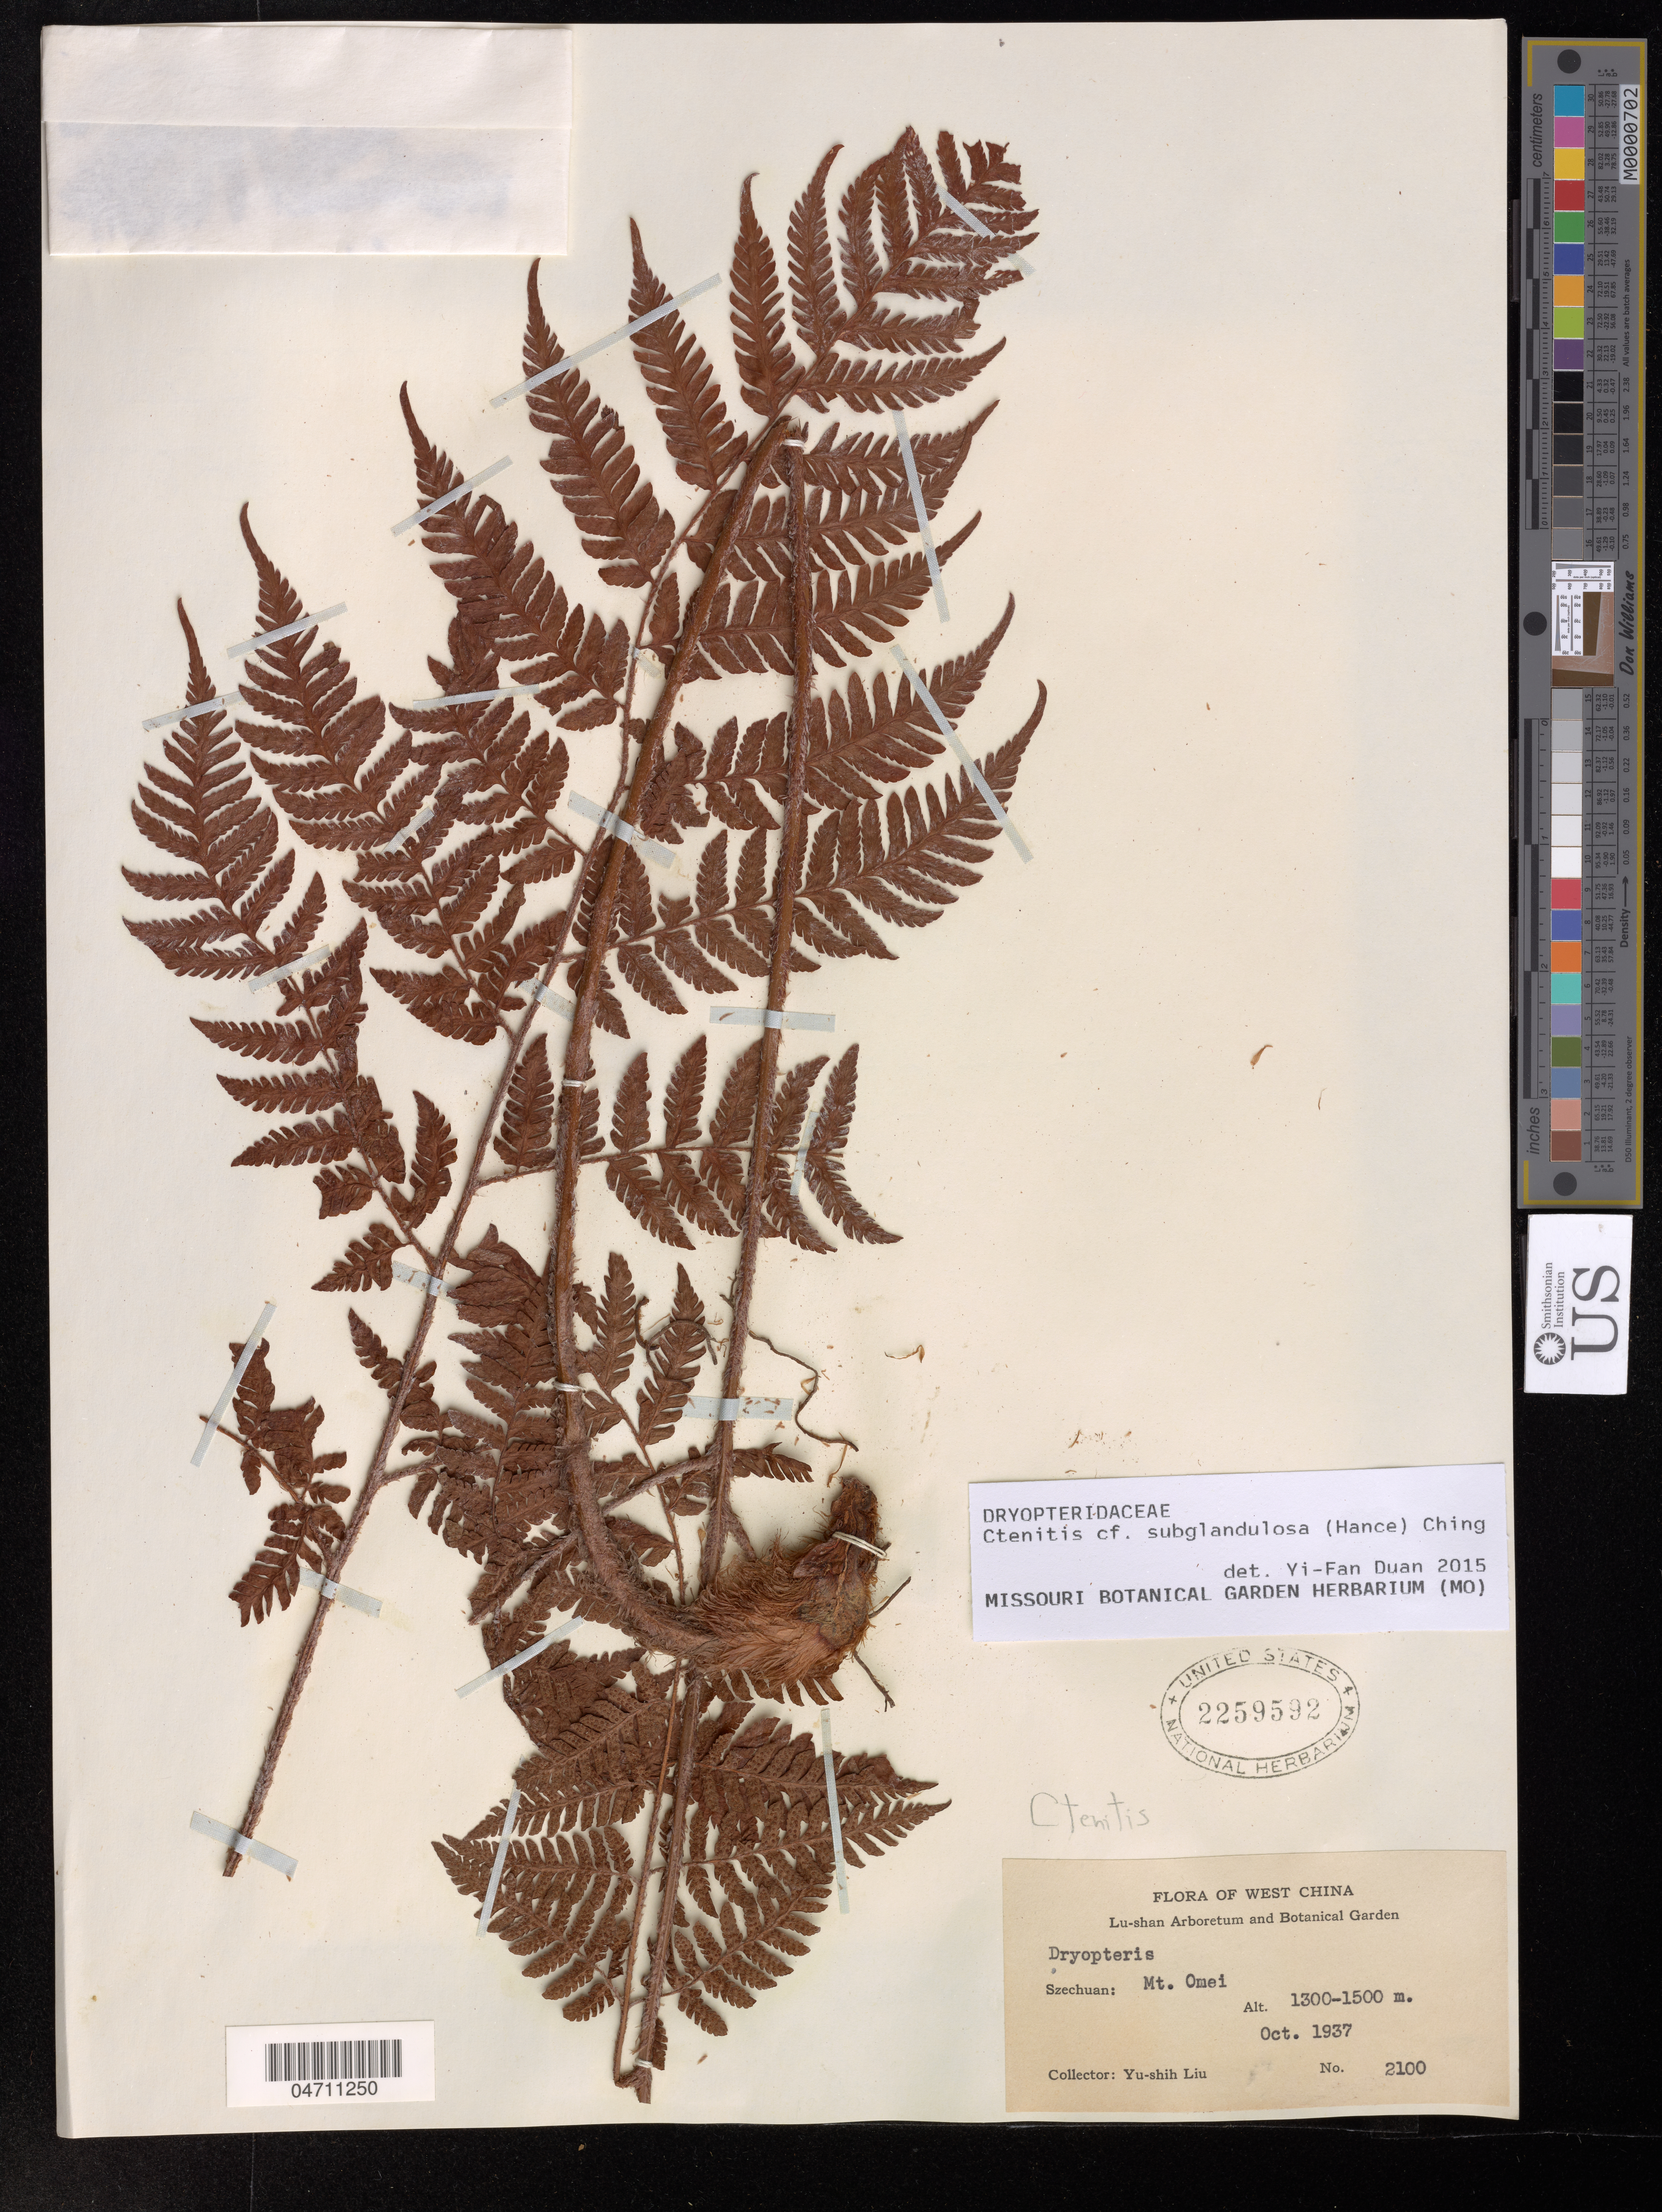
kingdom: Plantae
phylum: Tracheophyta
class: Polypodiopsida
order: Polypodiales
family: Dryopteridaceae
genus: Ctenitis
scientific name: Ctenitis subglandulosa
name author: (Hance) Ching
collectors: Y.-S. Liu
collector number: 2100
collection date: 1937-10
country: China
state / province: Sichuan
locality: Szechuan. Mt. Omei.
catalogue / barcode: US 2259592